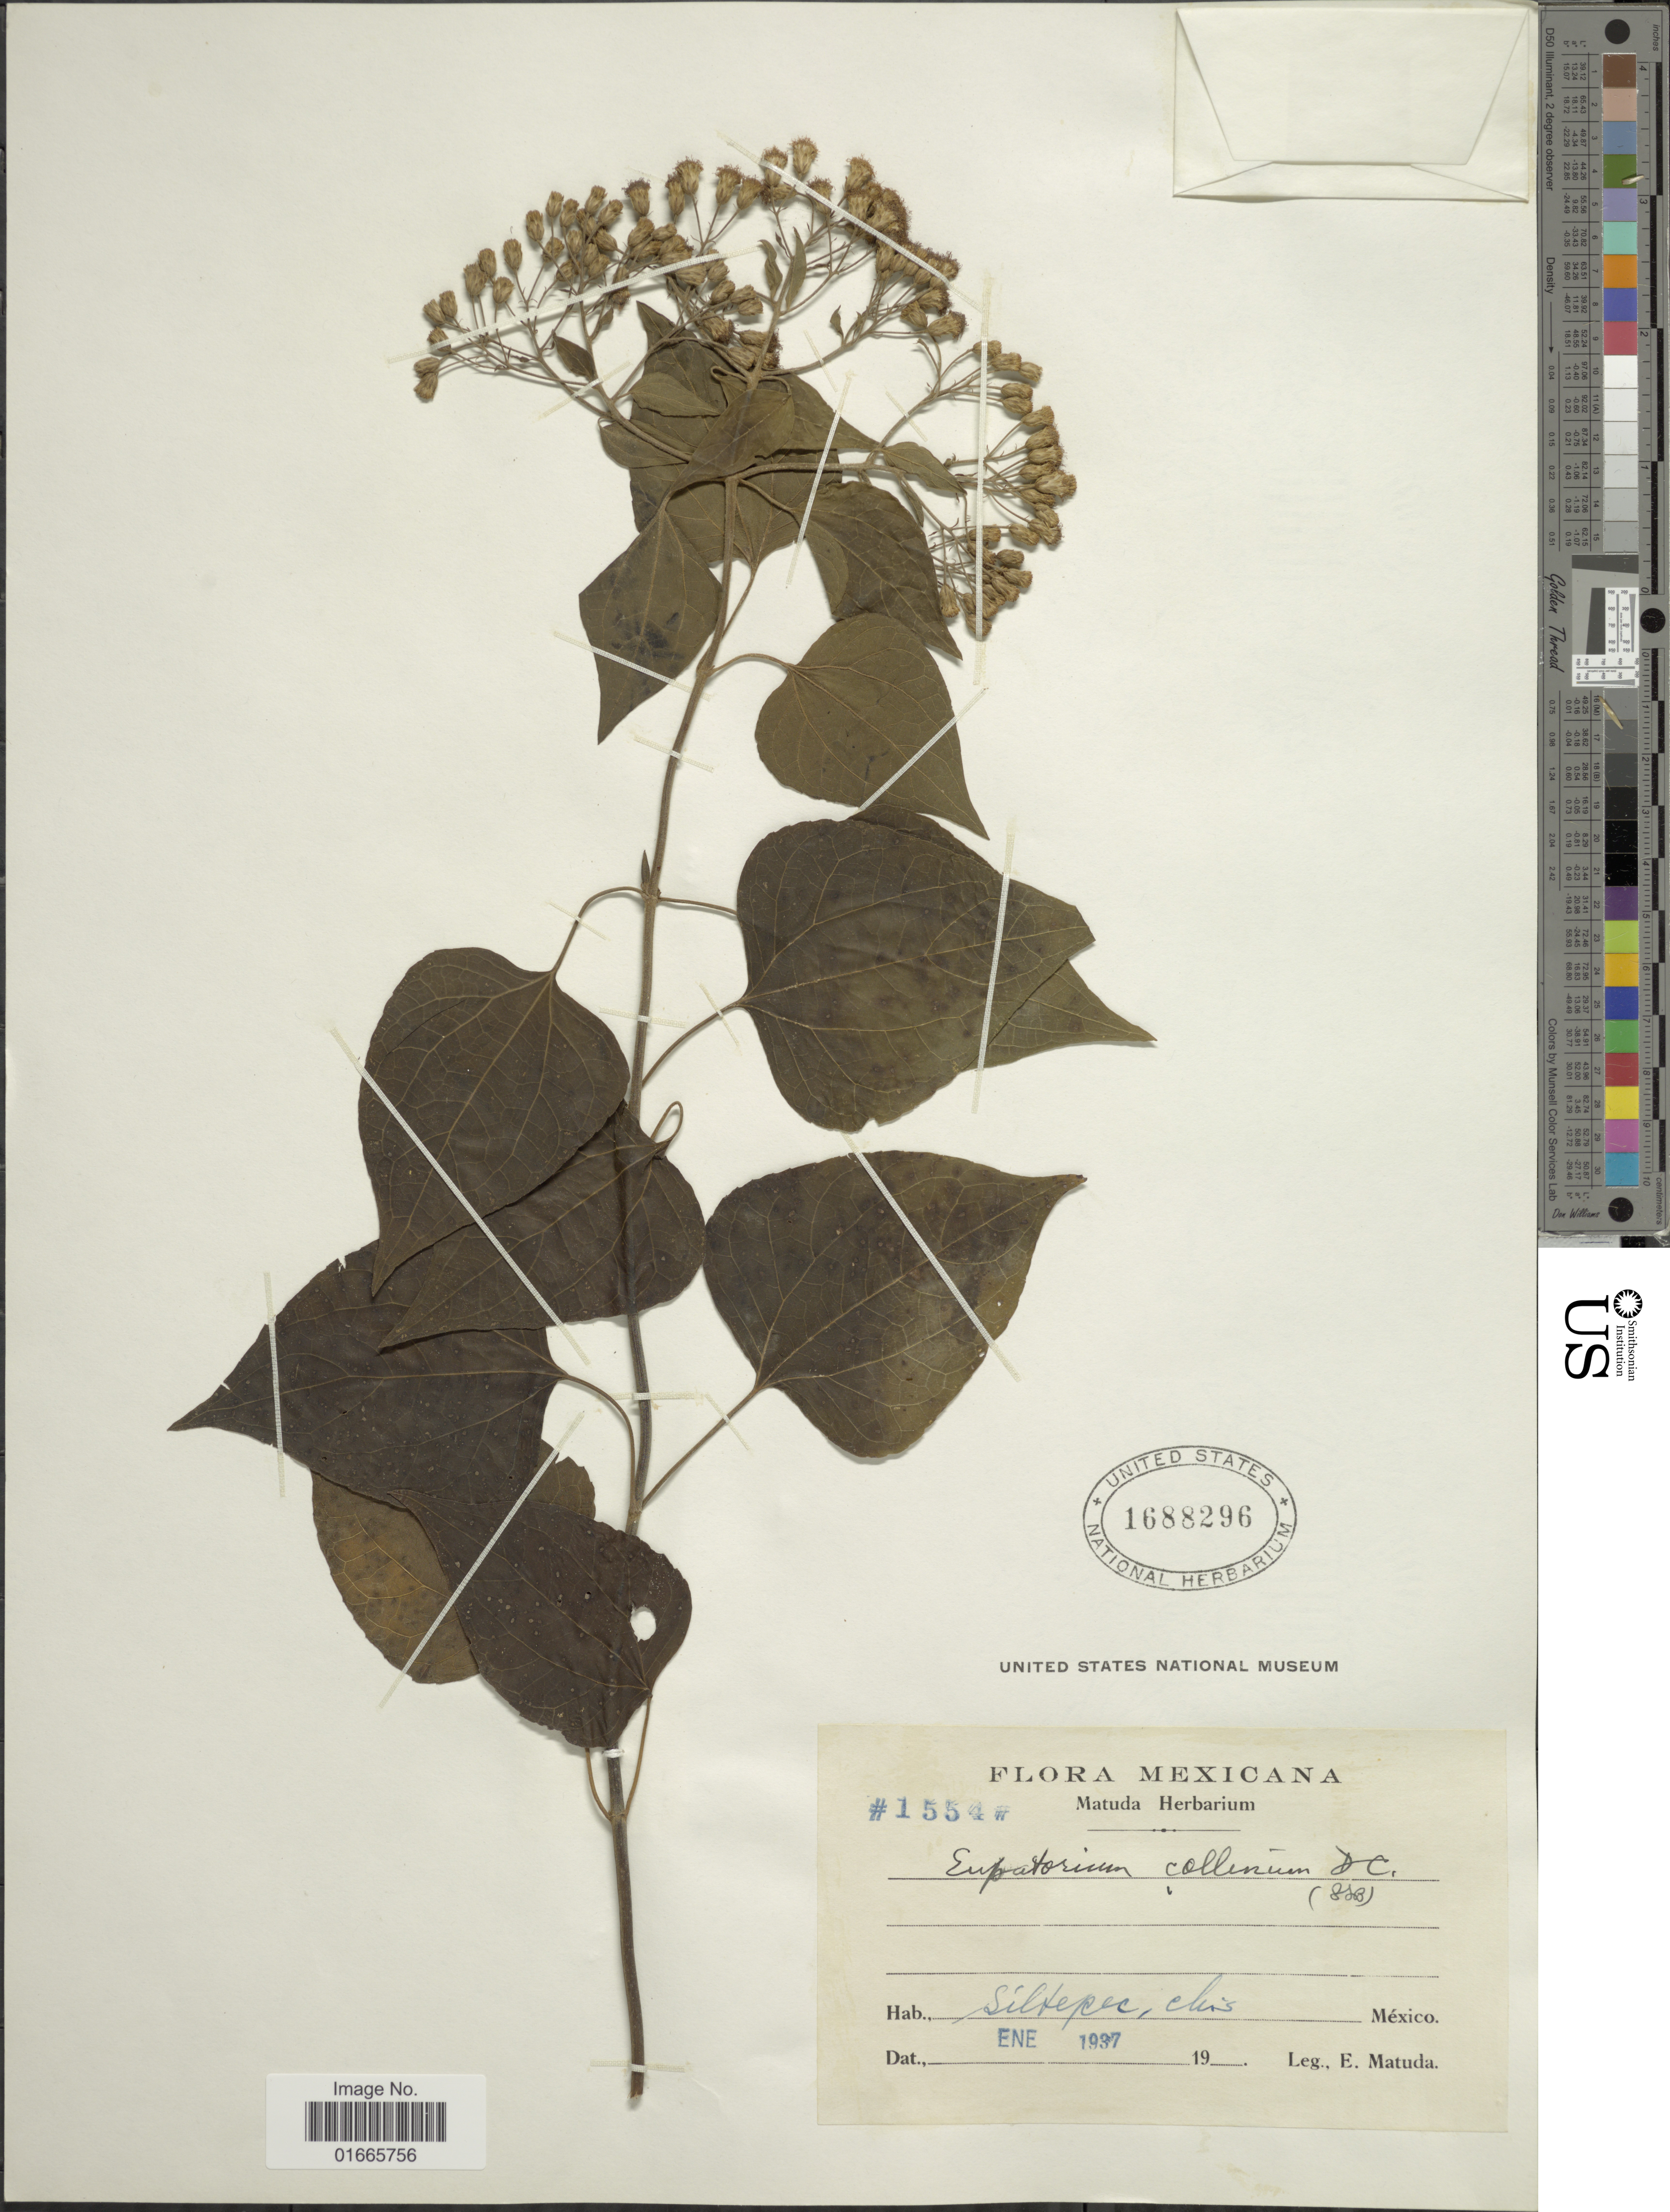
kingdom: Plantae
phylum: Tracheophyta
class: Magnoliopsida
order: Asterales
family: Asteraceae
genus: Chromolaena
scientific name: Chromolaena collina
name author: (DC.) R.M. King & H. Rob.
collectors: E. Matuda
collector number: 1554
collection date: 1937-01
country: Mexico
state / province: Chiapas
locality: Siltepec.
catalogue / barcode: US 1688296